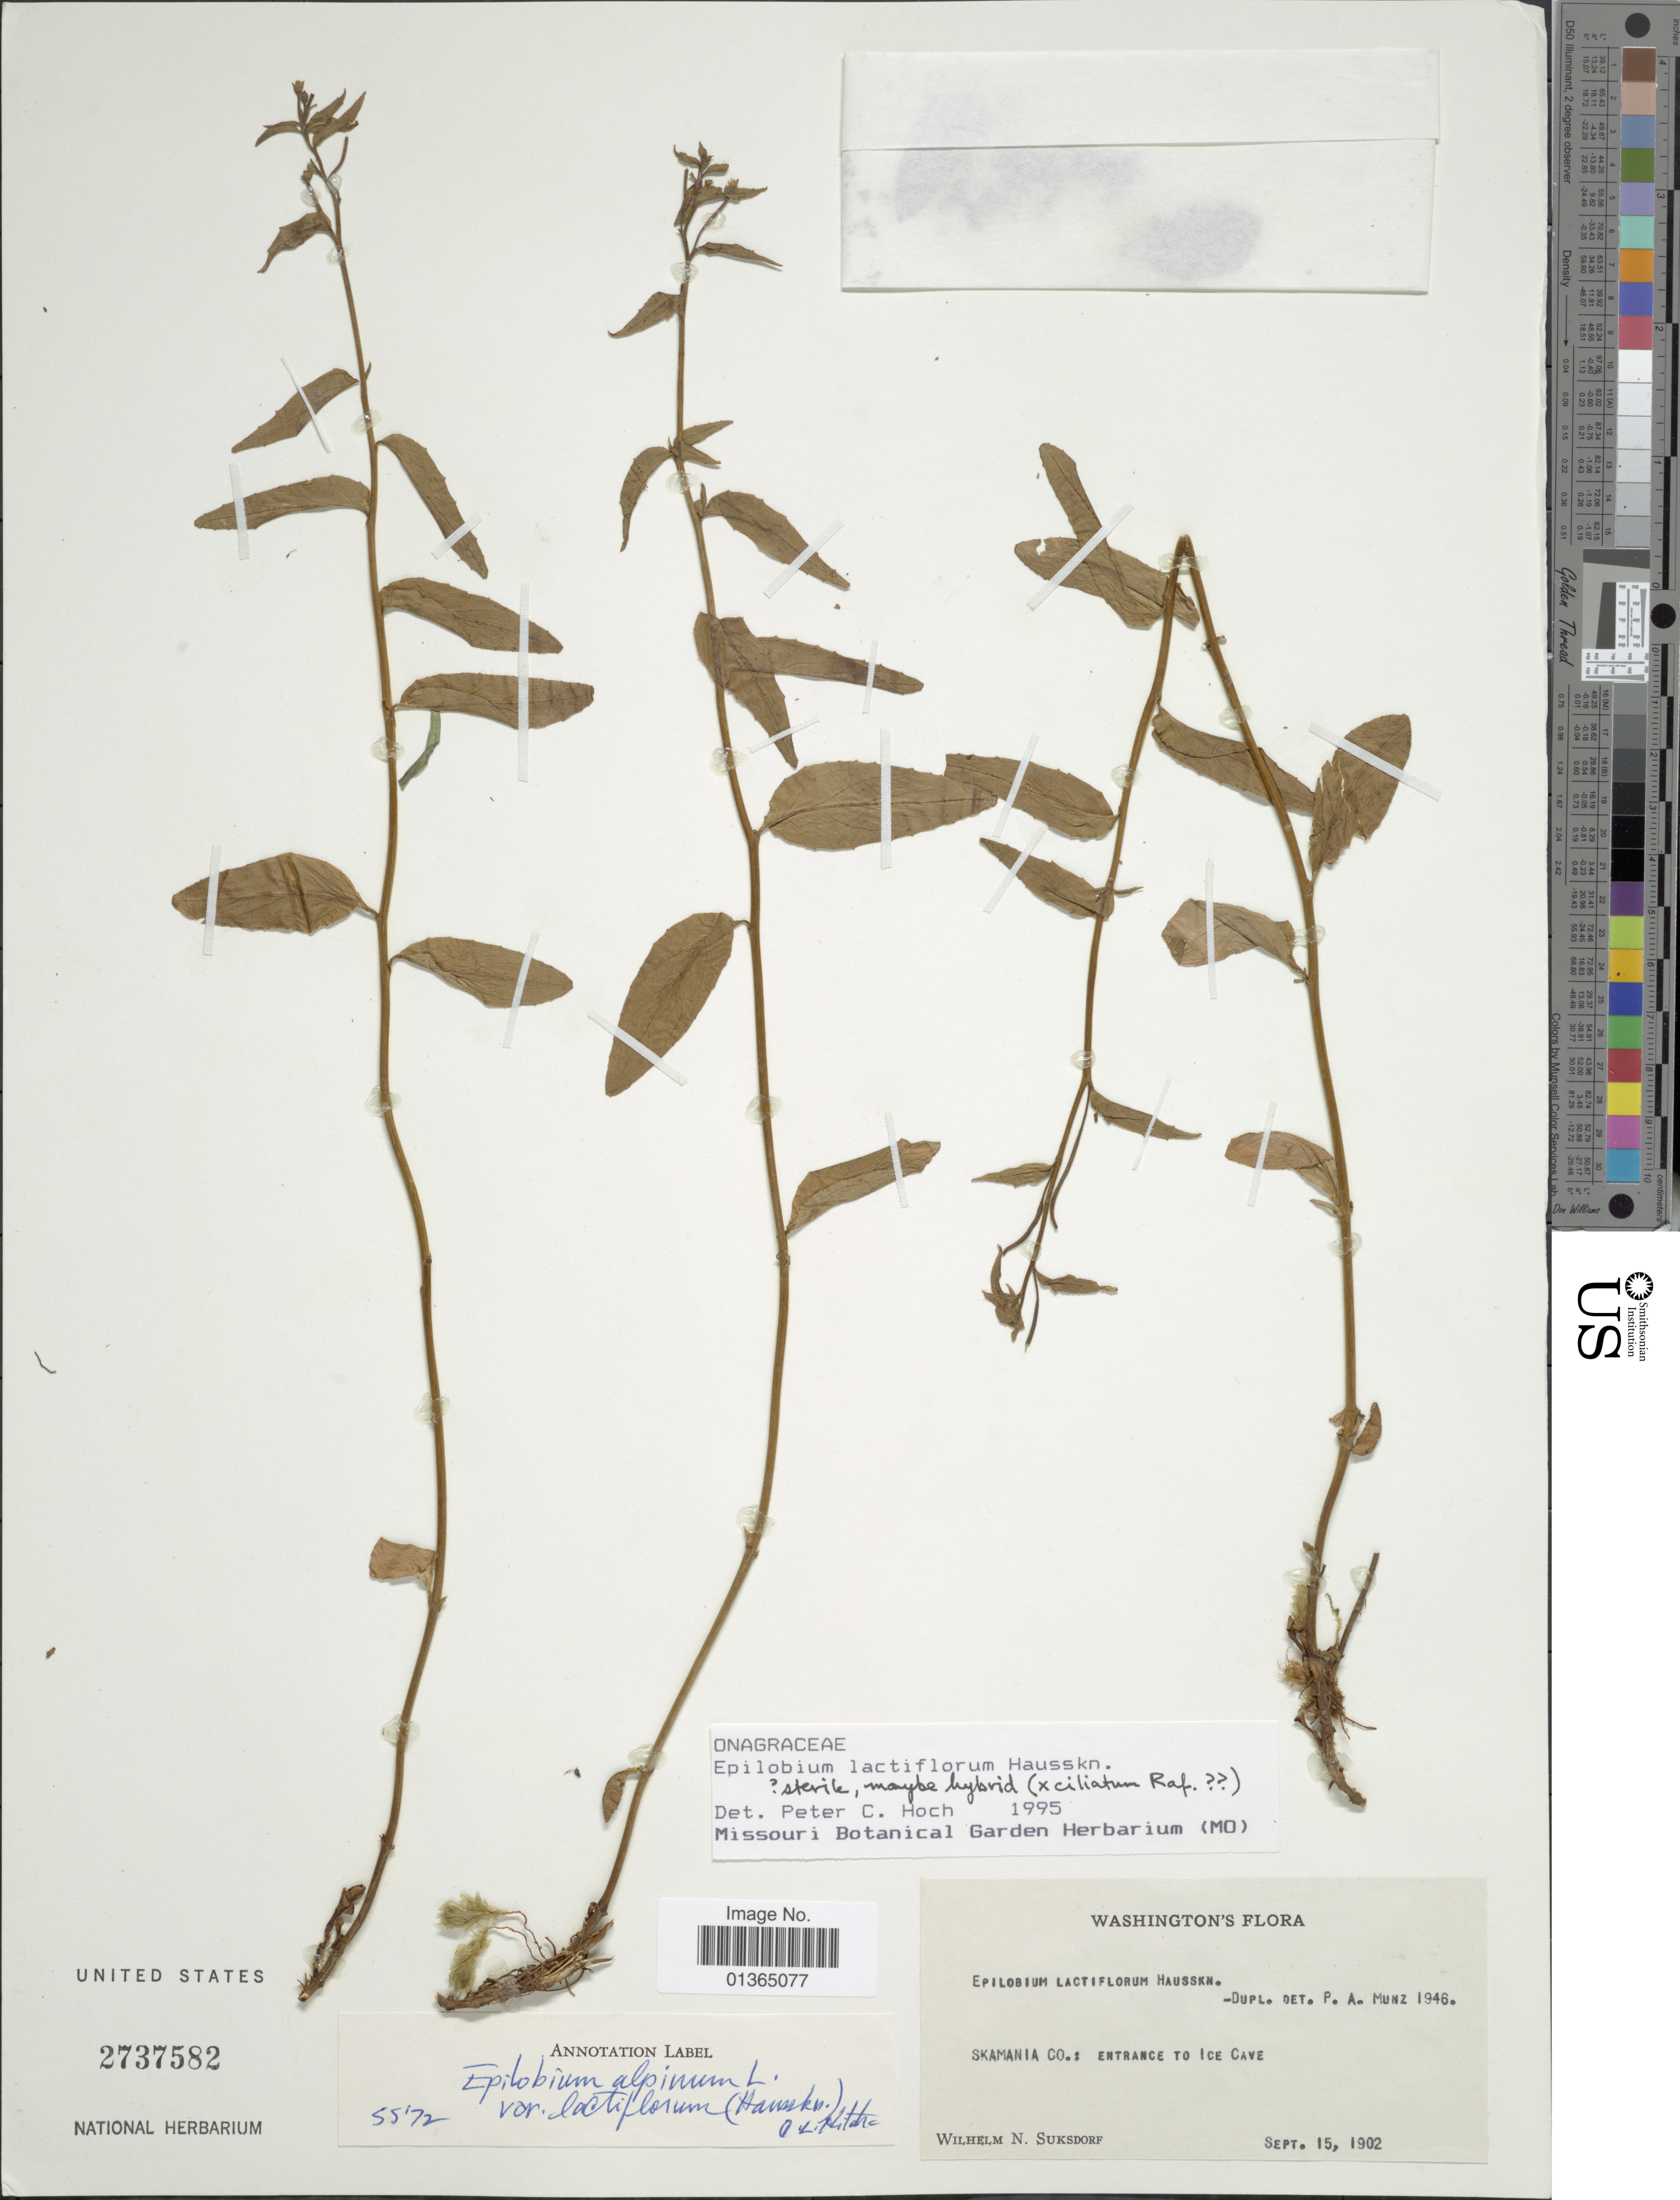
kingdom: Plantae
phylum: Tracheophyta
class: Magnoliopsida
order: Myrtales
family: Onagraceae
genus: Epilobium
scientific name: Epilobium lactiflorum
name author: Hausskn.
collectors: W. N. Suksdorf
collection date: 1902-09-15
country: United States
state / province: Washington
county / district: Skamania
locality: Skamania Co.: entrance to Ice Cave.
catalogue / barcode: US 2737582